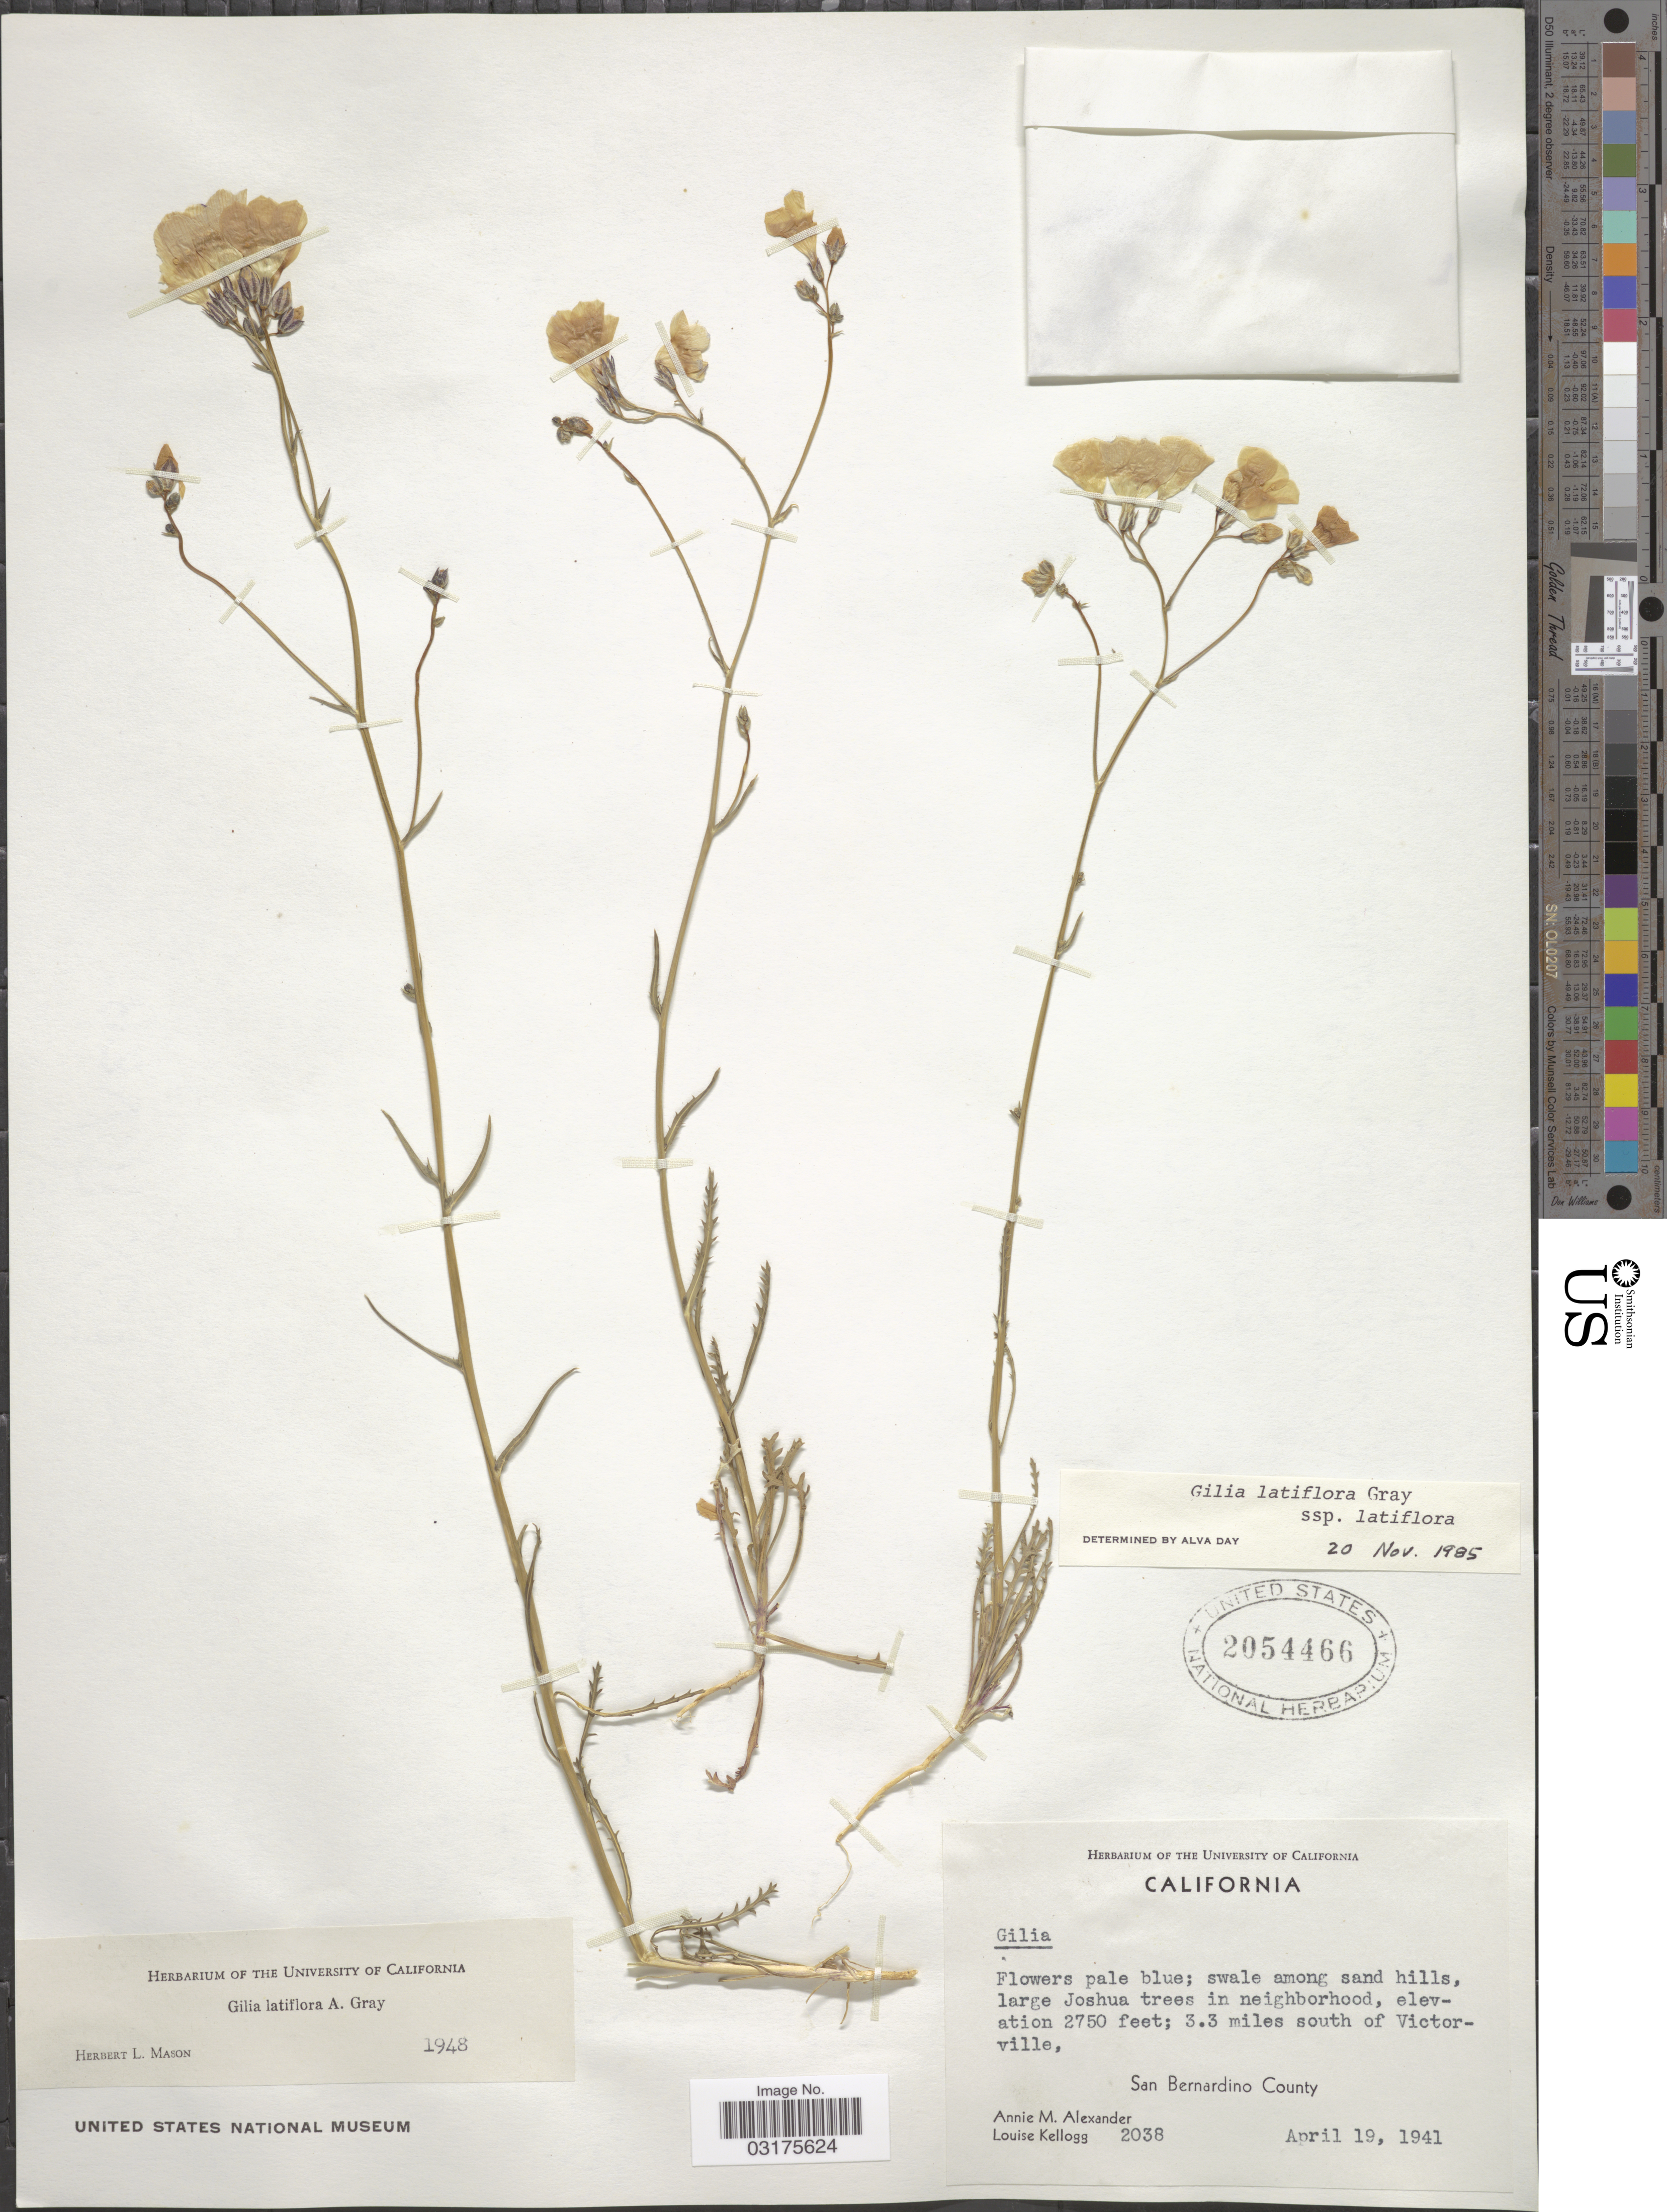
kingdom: Plantae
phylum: Tracheophyta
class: Magnoliopsida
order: Ericales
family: Polemoniaceae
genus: Gilia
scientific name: Gilia latiflora subsp. latiflora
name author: (A. Gray) A. Gray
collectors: A. M. Alexander & L. Kellogg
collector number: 2038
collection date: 1941-04-19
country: United States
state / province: California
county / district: San Bernardino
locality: Swale among sand hills, large Joshua trees in neighborhood, 3.3 miles south of Victorville, San Bernardino County.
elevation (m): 838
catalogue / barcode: US 2054466